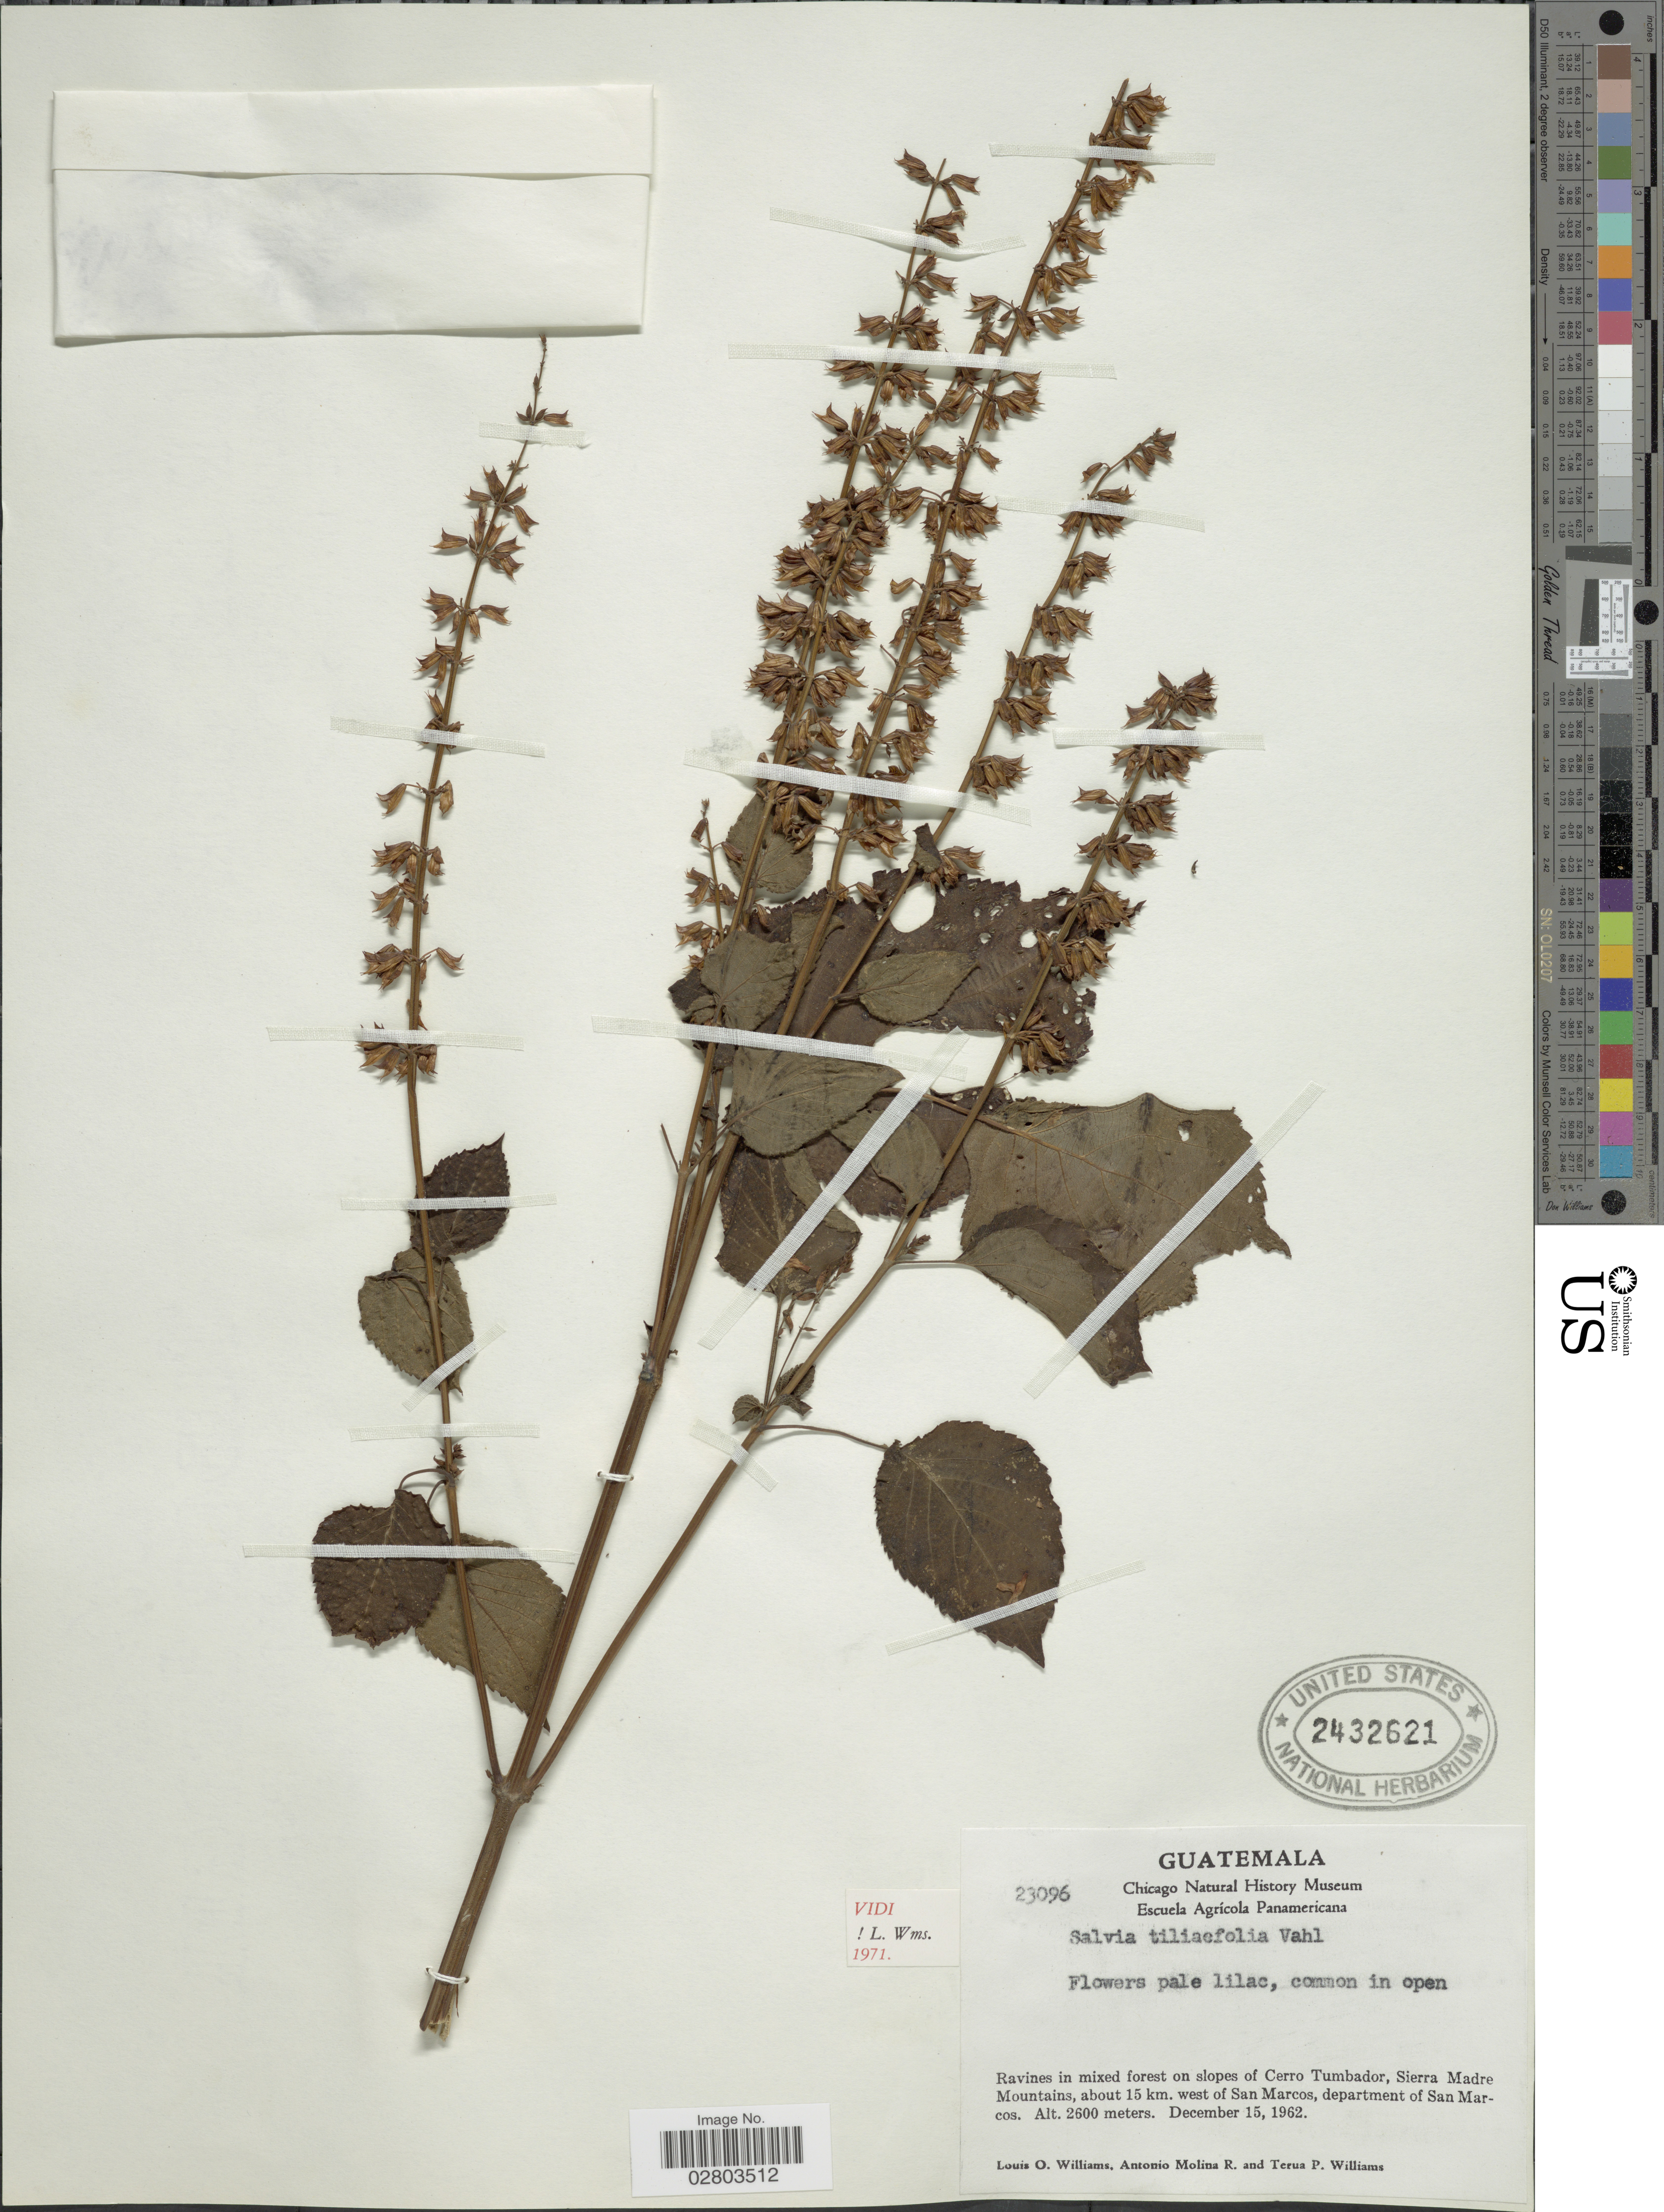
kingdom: Plantae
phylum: Tracheophyta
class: Magnoliopsida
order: Lamiales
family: Lamiaceae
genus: Salvia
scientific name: Salvia tiliifolia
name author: Vahl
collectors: L. O. Williams, A. Molina R. & T. P. Williams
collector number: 23096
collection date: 1962-12-15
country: Guatemala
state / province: San Marcos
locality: Ravines in mixed forest on slopes of Cerro Tumbador, Sierra Madre Mountains, about 15 km. west of San Marcos, department of San Marcos.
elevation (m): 2600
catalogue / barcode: US 2432621